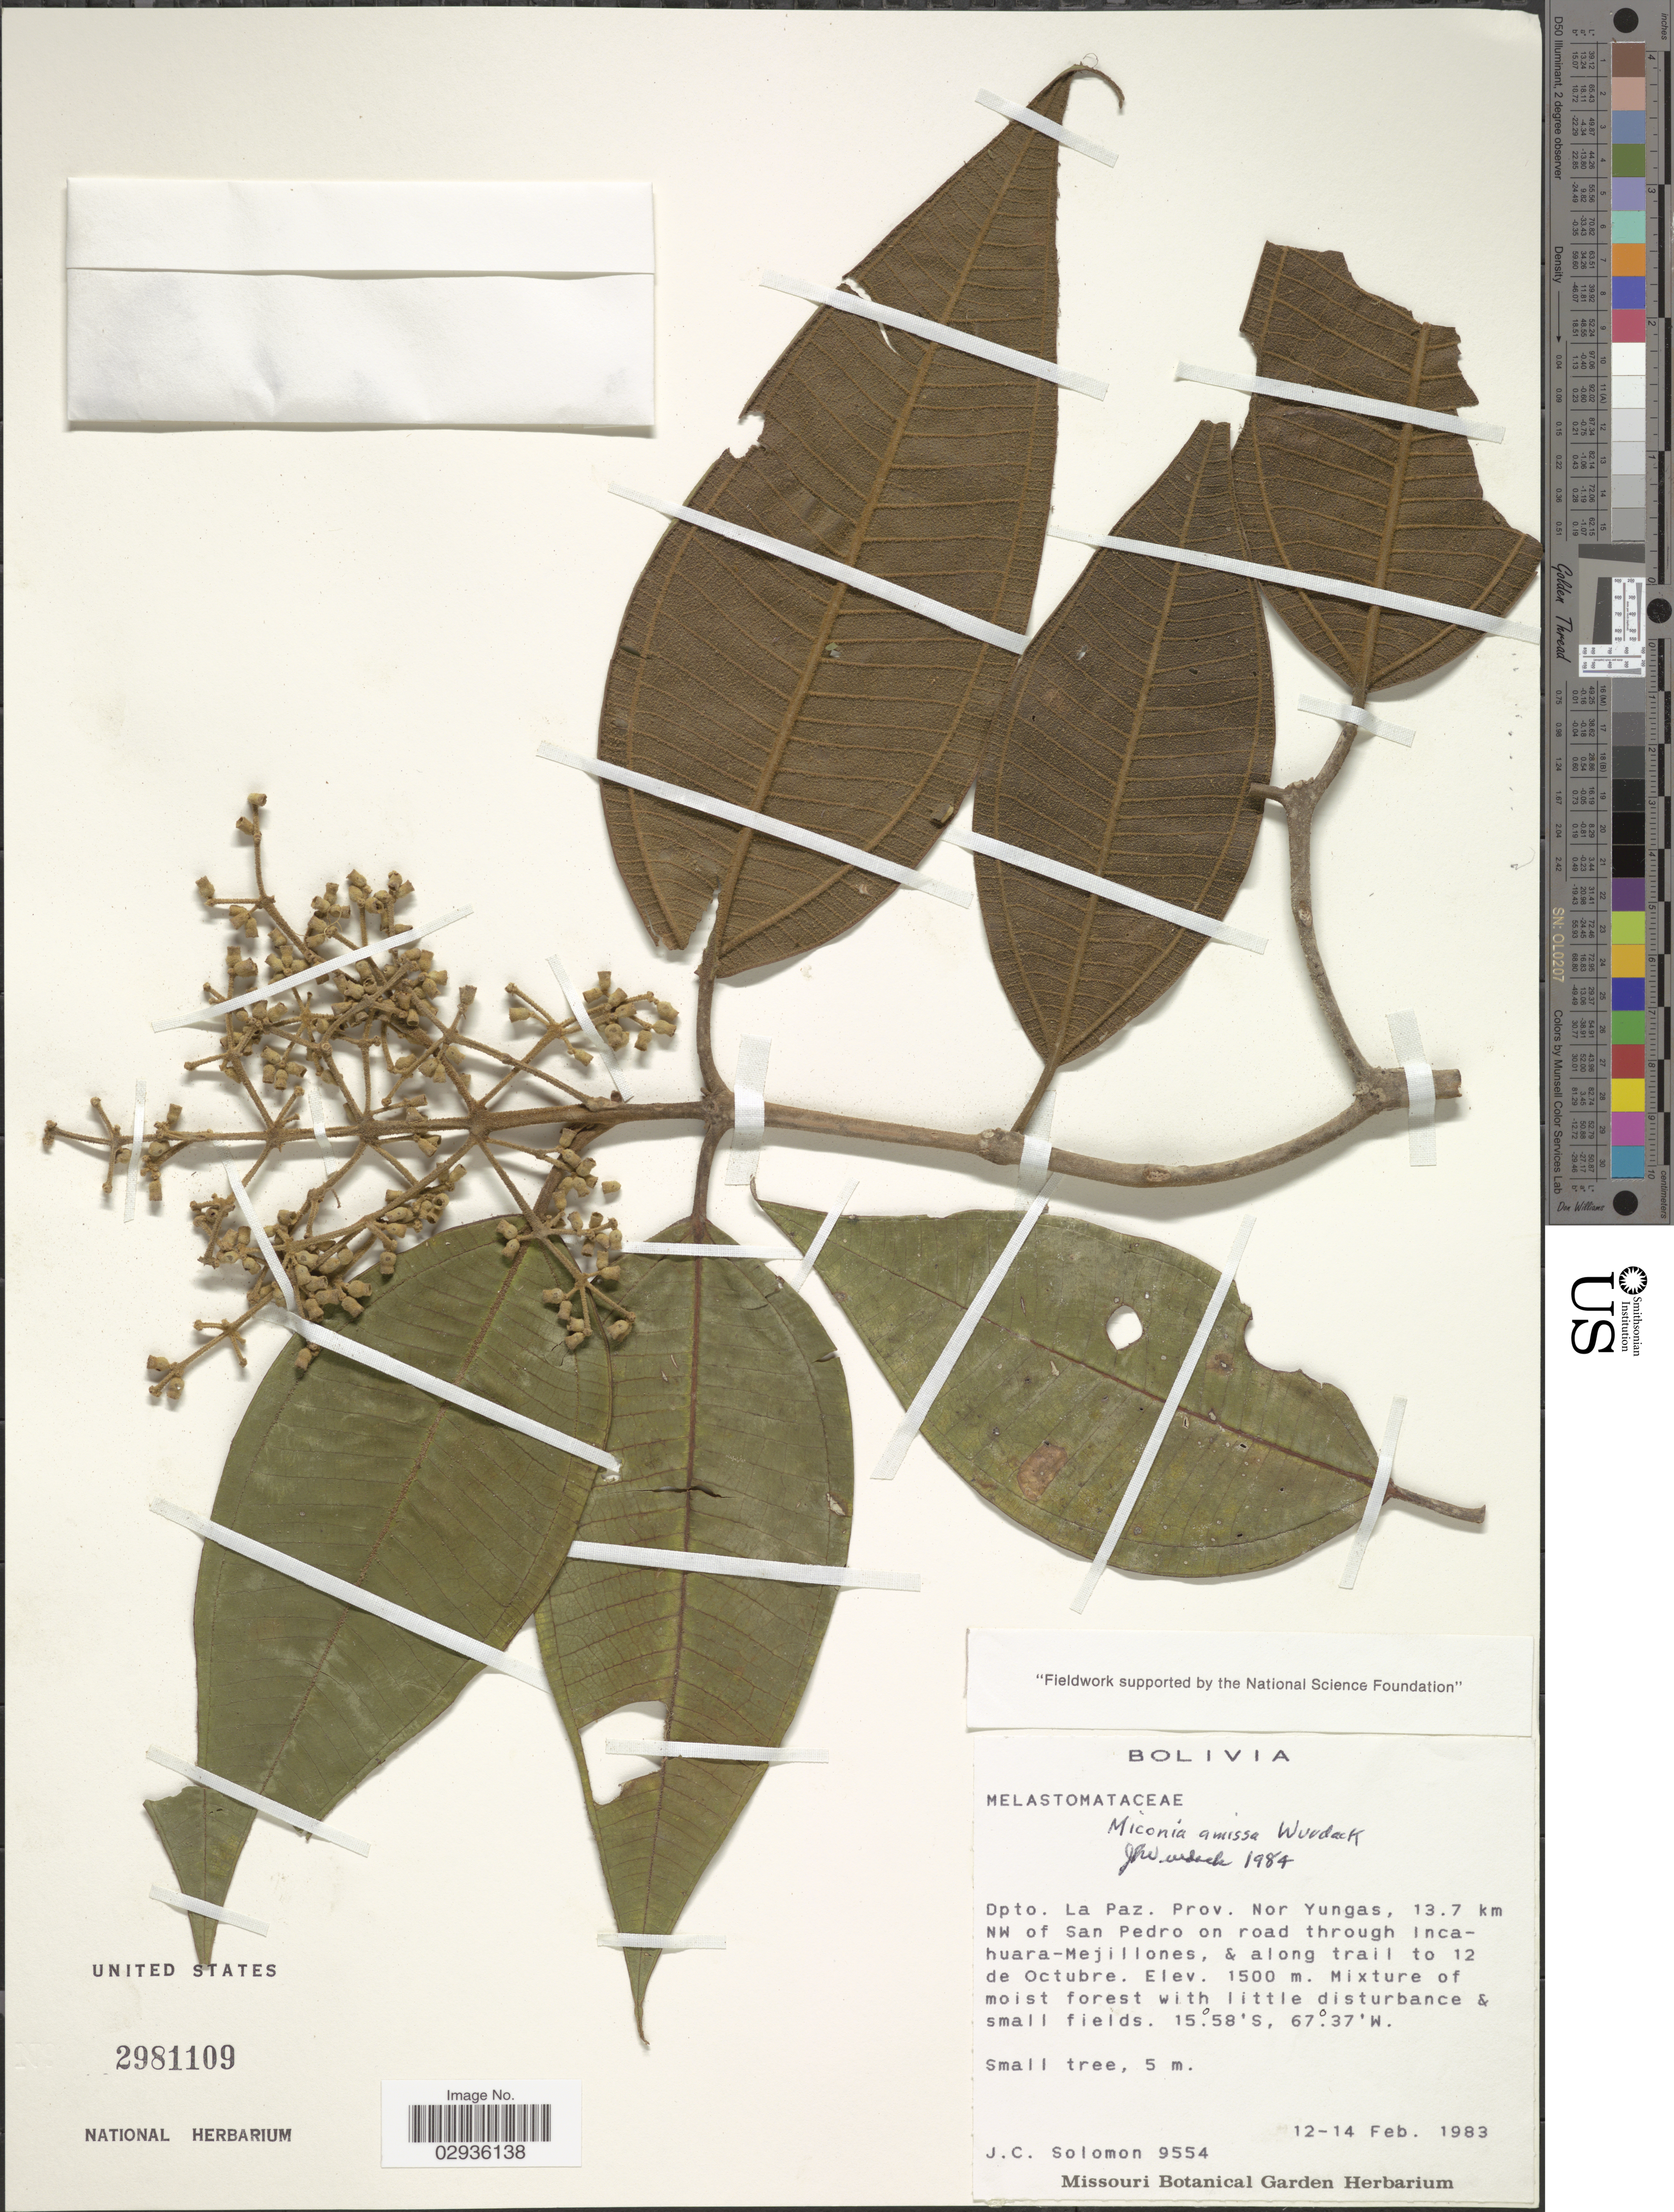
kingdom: Plantae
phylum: Tracheophyta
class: Magnoliopsida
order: Myrtales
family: Melastomataceae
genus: Miconia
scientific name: Miconia amissa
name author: Wurdack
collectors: J. C. Solomon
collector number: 9554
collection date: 1983-02-12/1983-02-14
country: Bolivia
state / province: La Paz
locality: Dpto. La Paz. Prov. Nor Yungas, 13.7 km NW of San Pedro on road through Incahuara-Mejillones, & along trail to 12 de Octubre.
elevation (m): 1500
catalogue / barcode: US 2981109